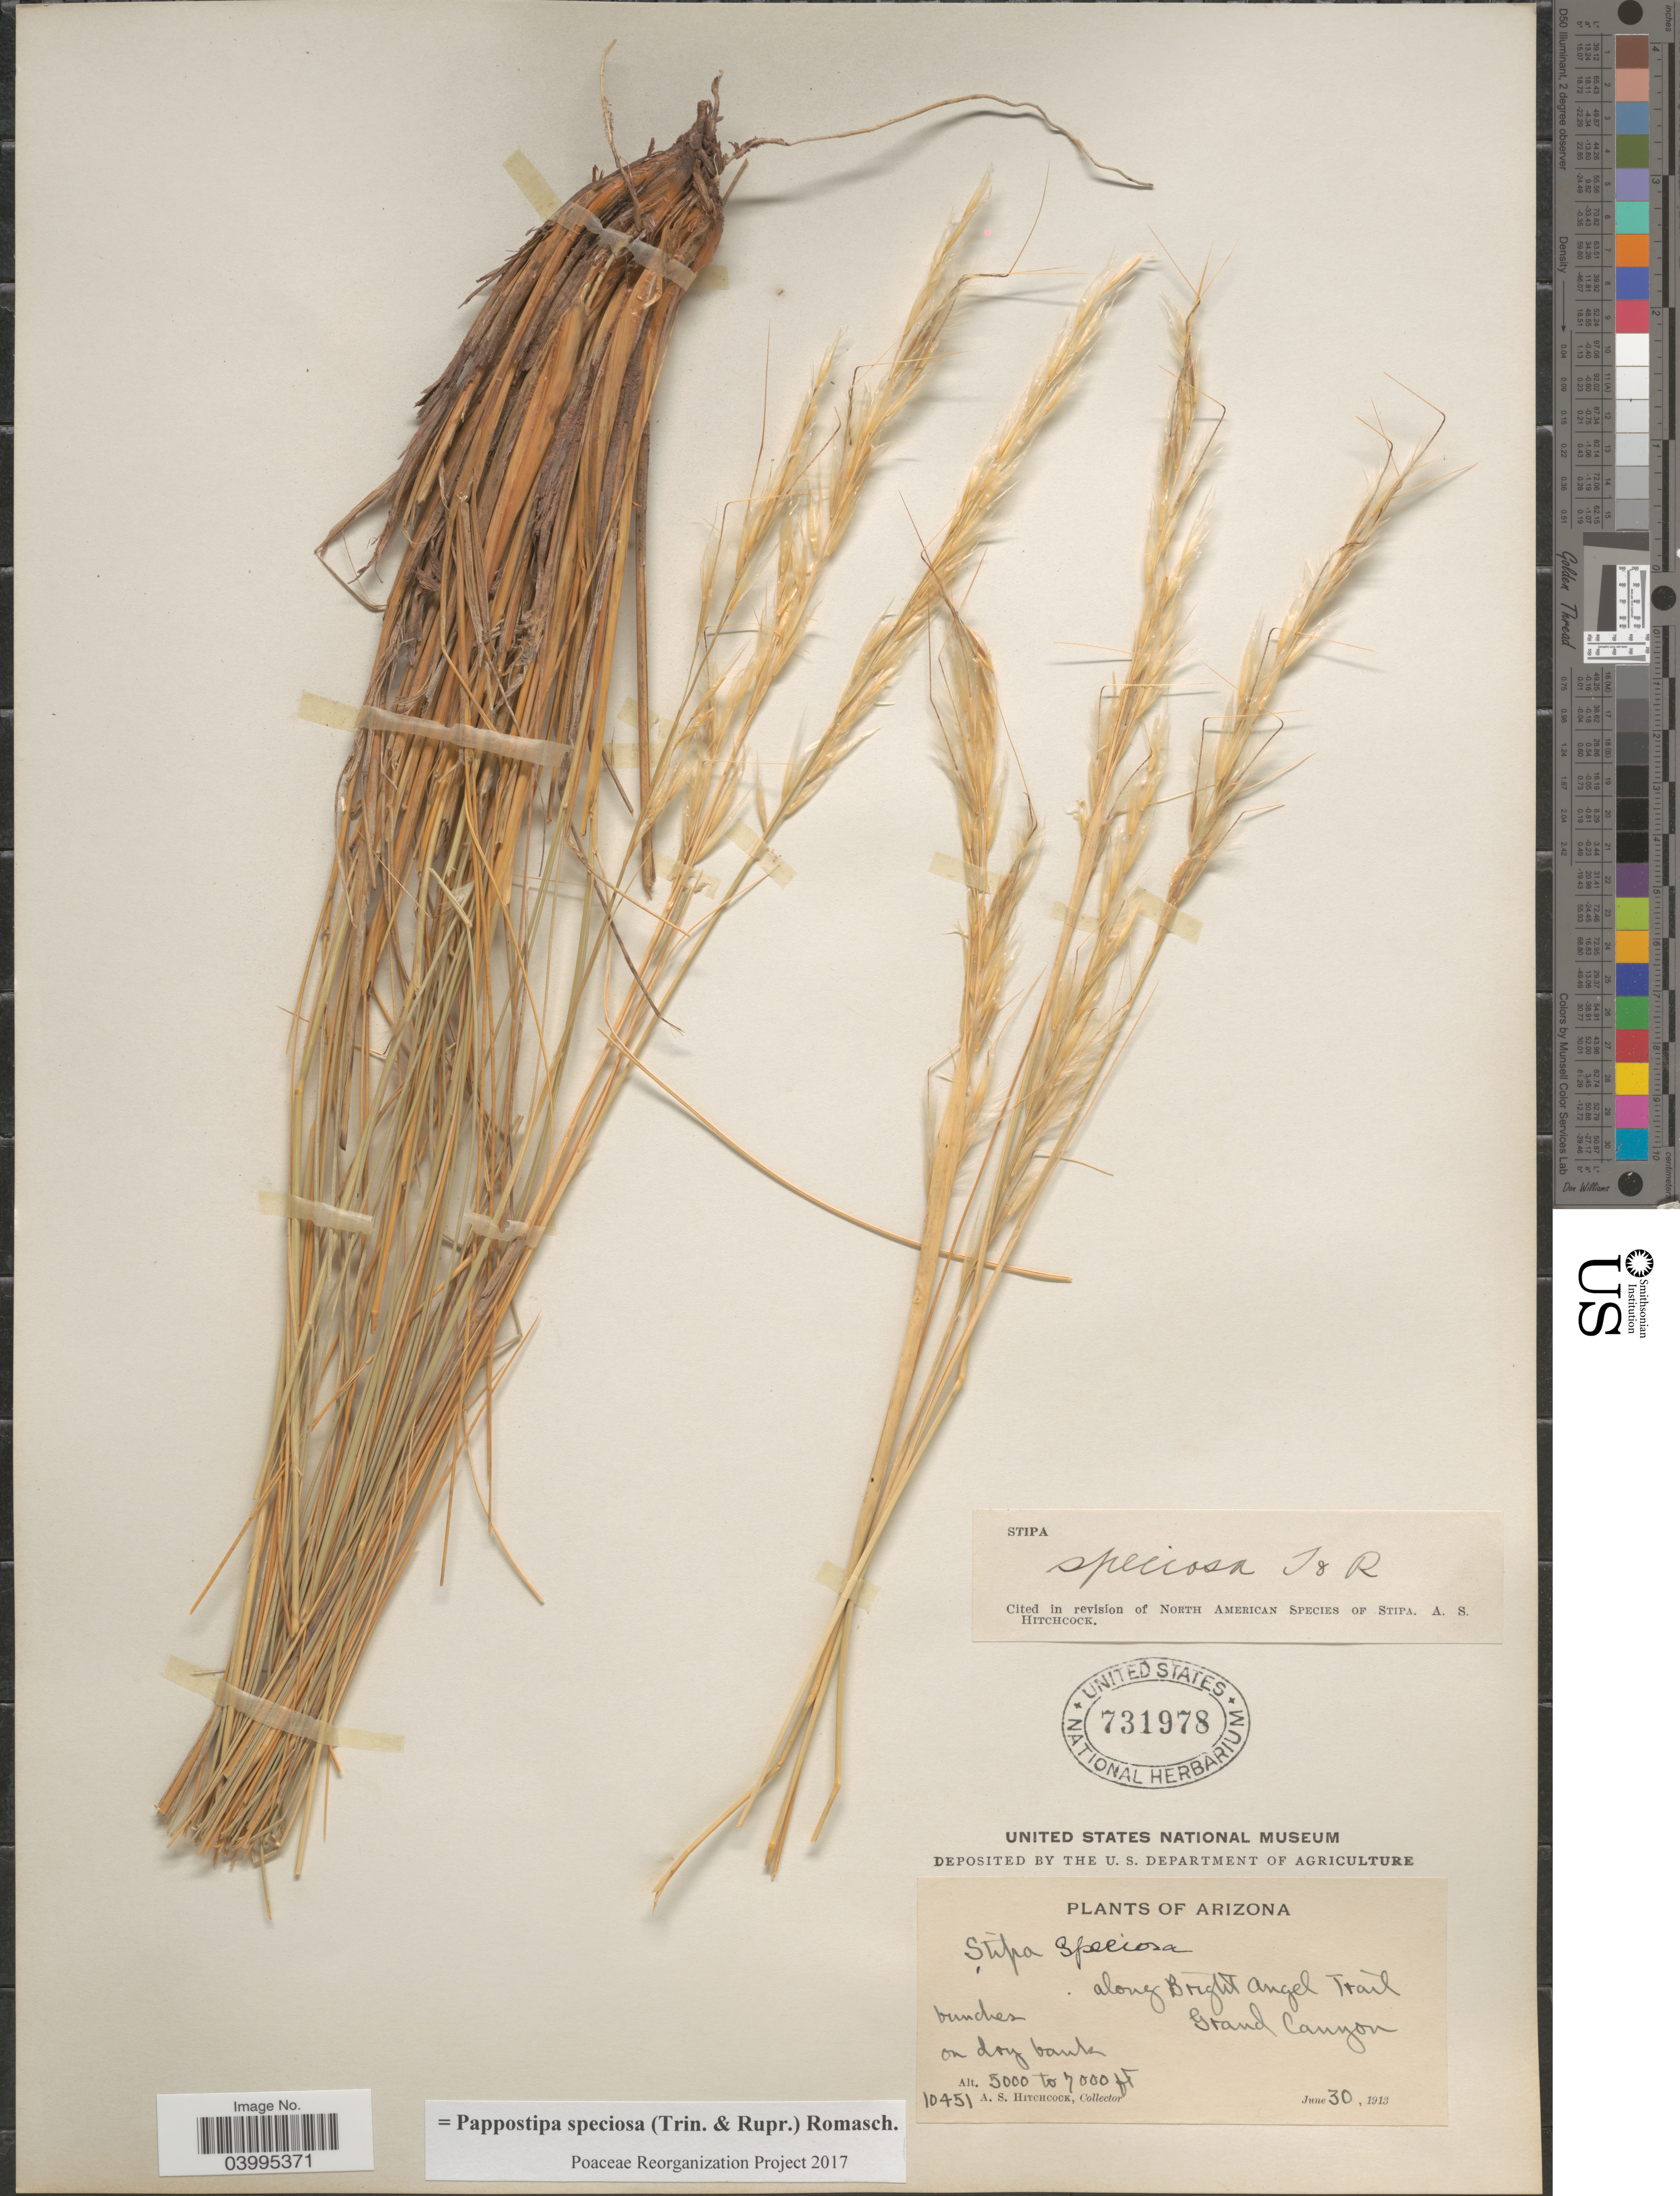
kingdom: Plantae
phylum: Tracheophyta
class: Liliopsida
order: Poales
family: Poaceae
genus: Pappostipa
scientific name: Pappostipa speciosa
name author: (Trin. & Rupr.) Romasch.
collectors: A. S. Hitchcock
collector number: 10451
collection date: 1913-06-30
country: United States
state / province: Arizona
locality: Along Bright Angel Trail. Grand Canyon.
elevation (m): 1524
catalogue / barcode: US 731978